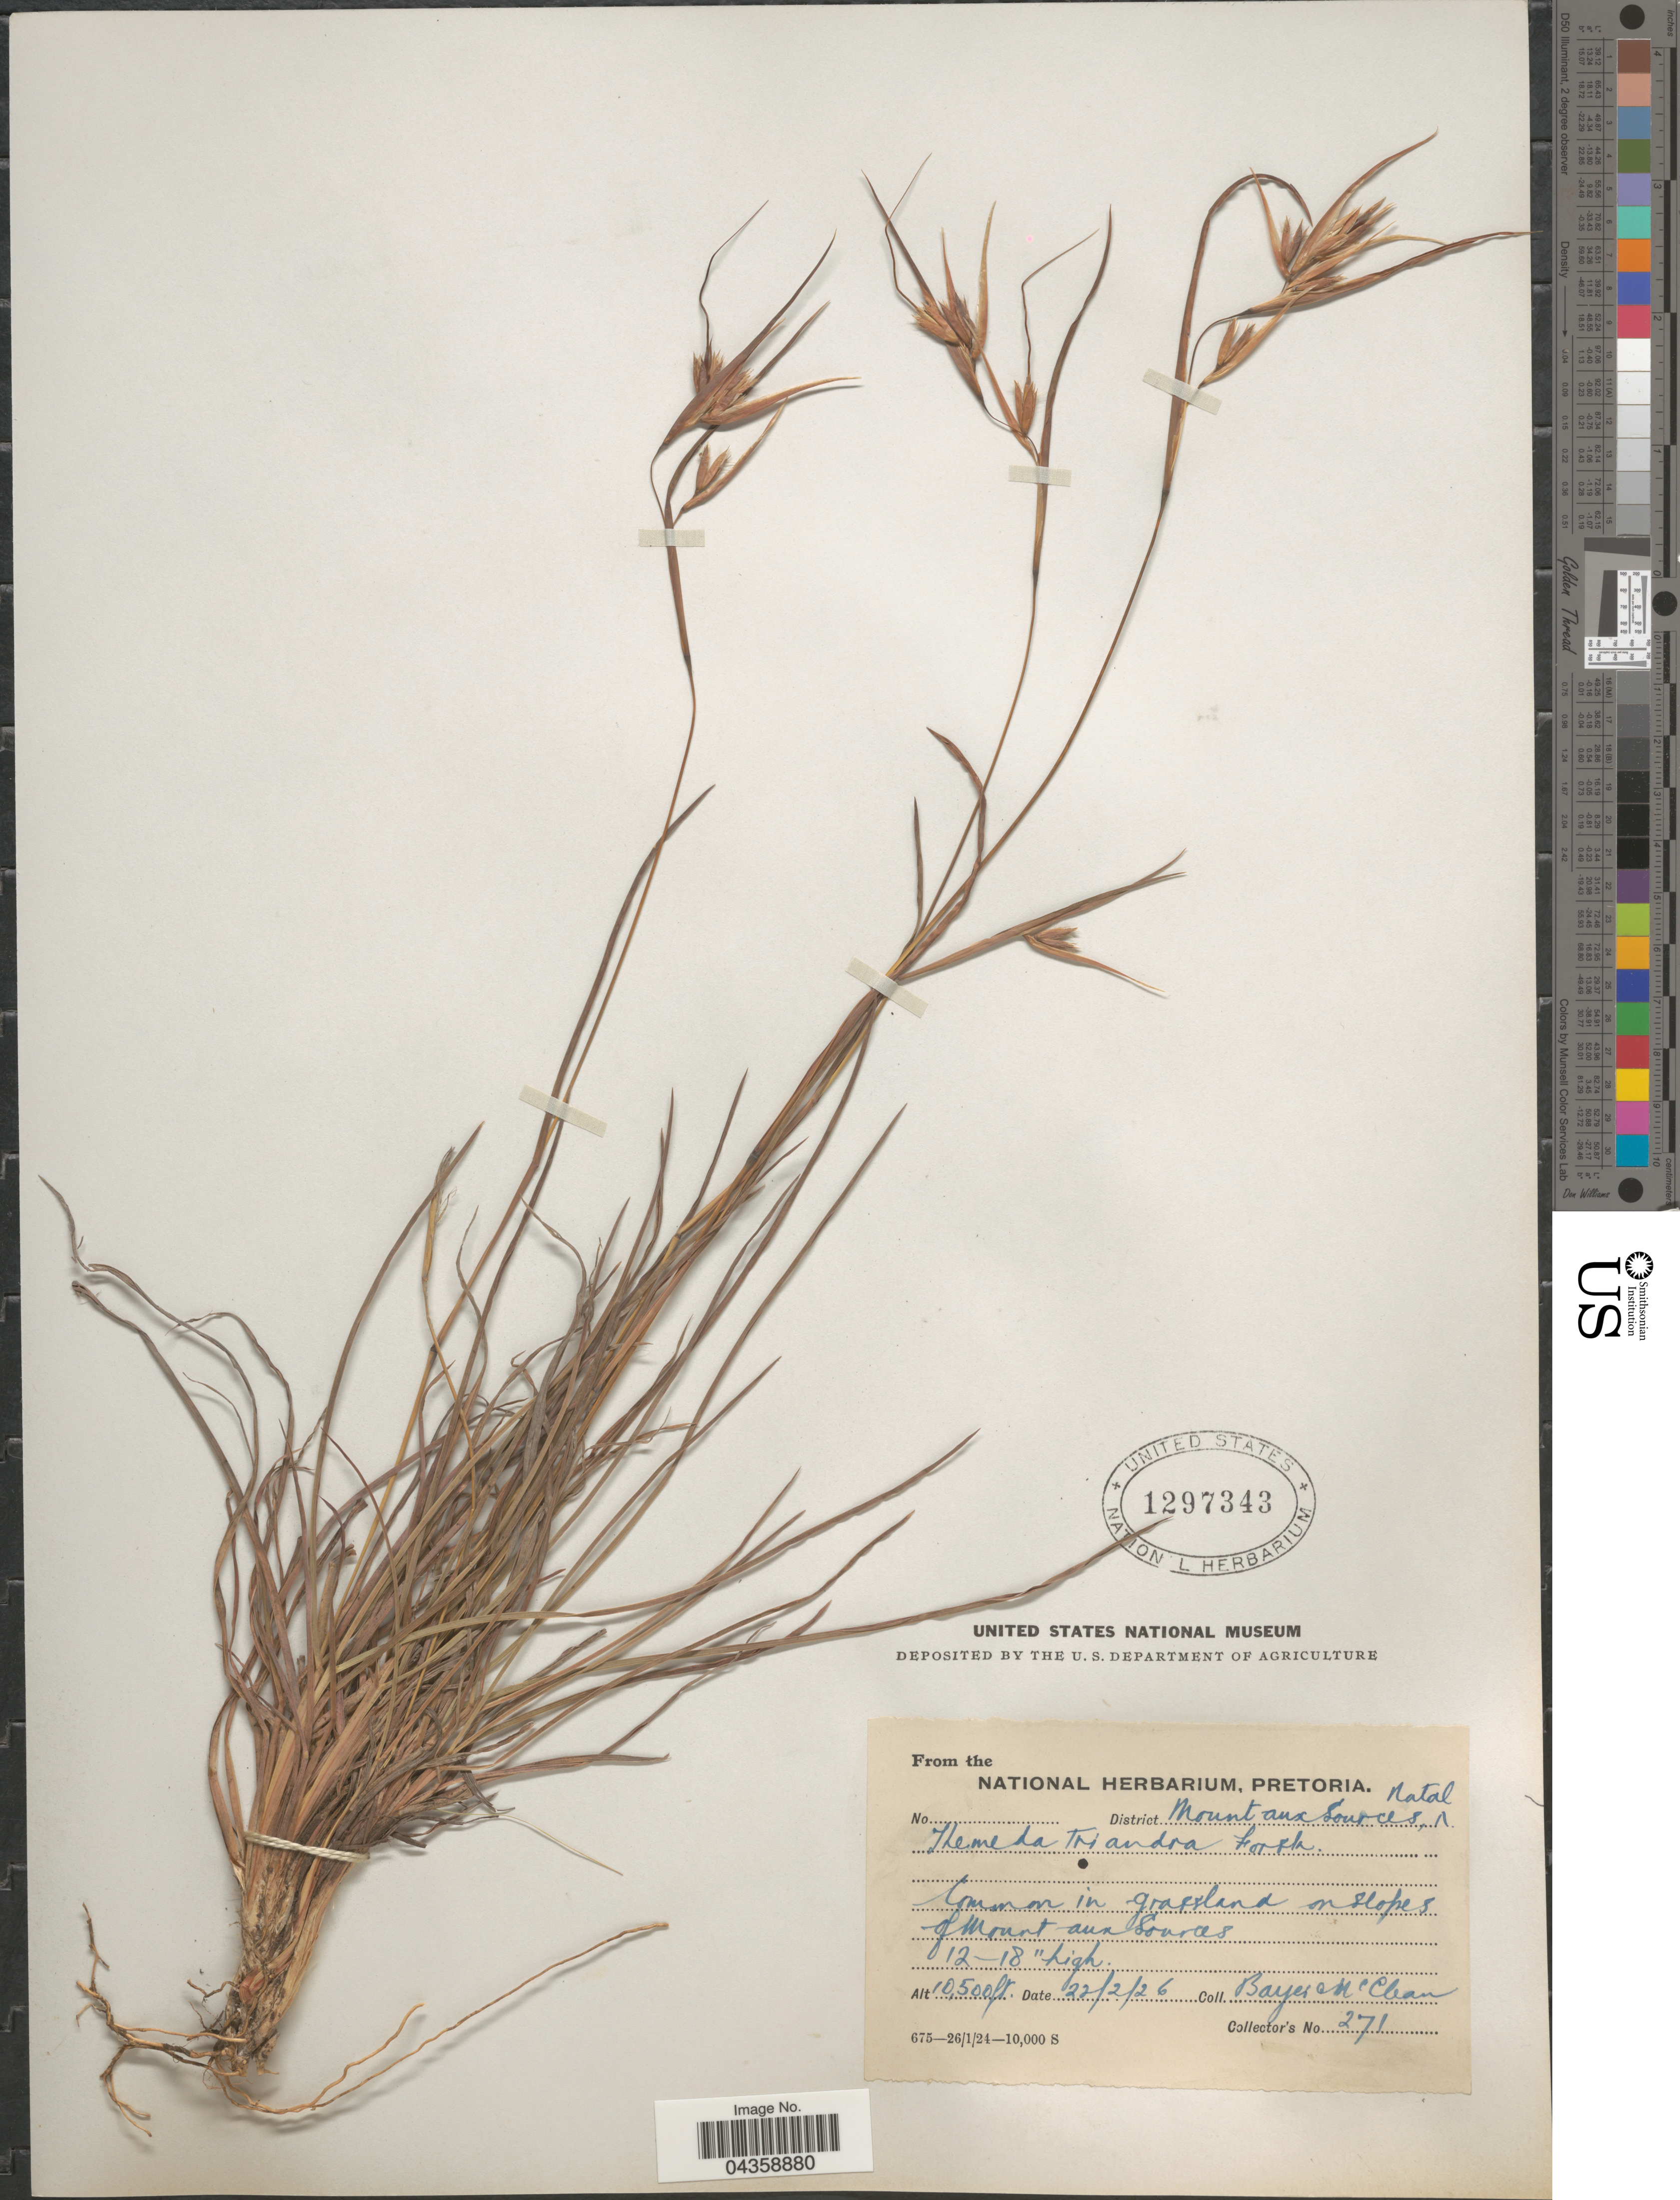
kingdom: Plantae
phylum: Tracheophyta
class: Liliopsida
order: Poales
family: Poaceae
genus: Themeda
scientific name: Themeda triandra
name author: Forssk.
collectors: Bayer & McClean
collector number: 271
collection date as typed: Transcribed d/m/y: 22/2/26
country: South Africa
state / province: KwaZulu-Natal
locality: District Mount aux Sources, Natal. On slopes of Mount aux Sources.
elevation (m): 3200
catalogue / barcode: US 1297343